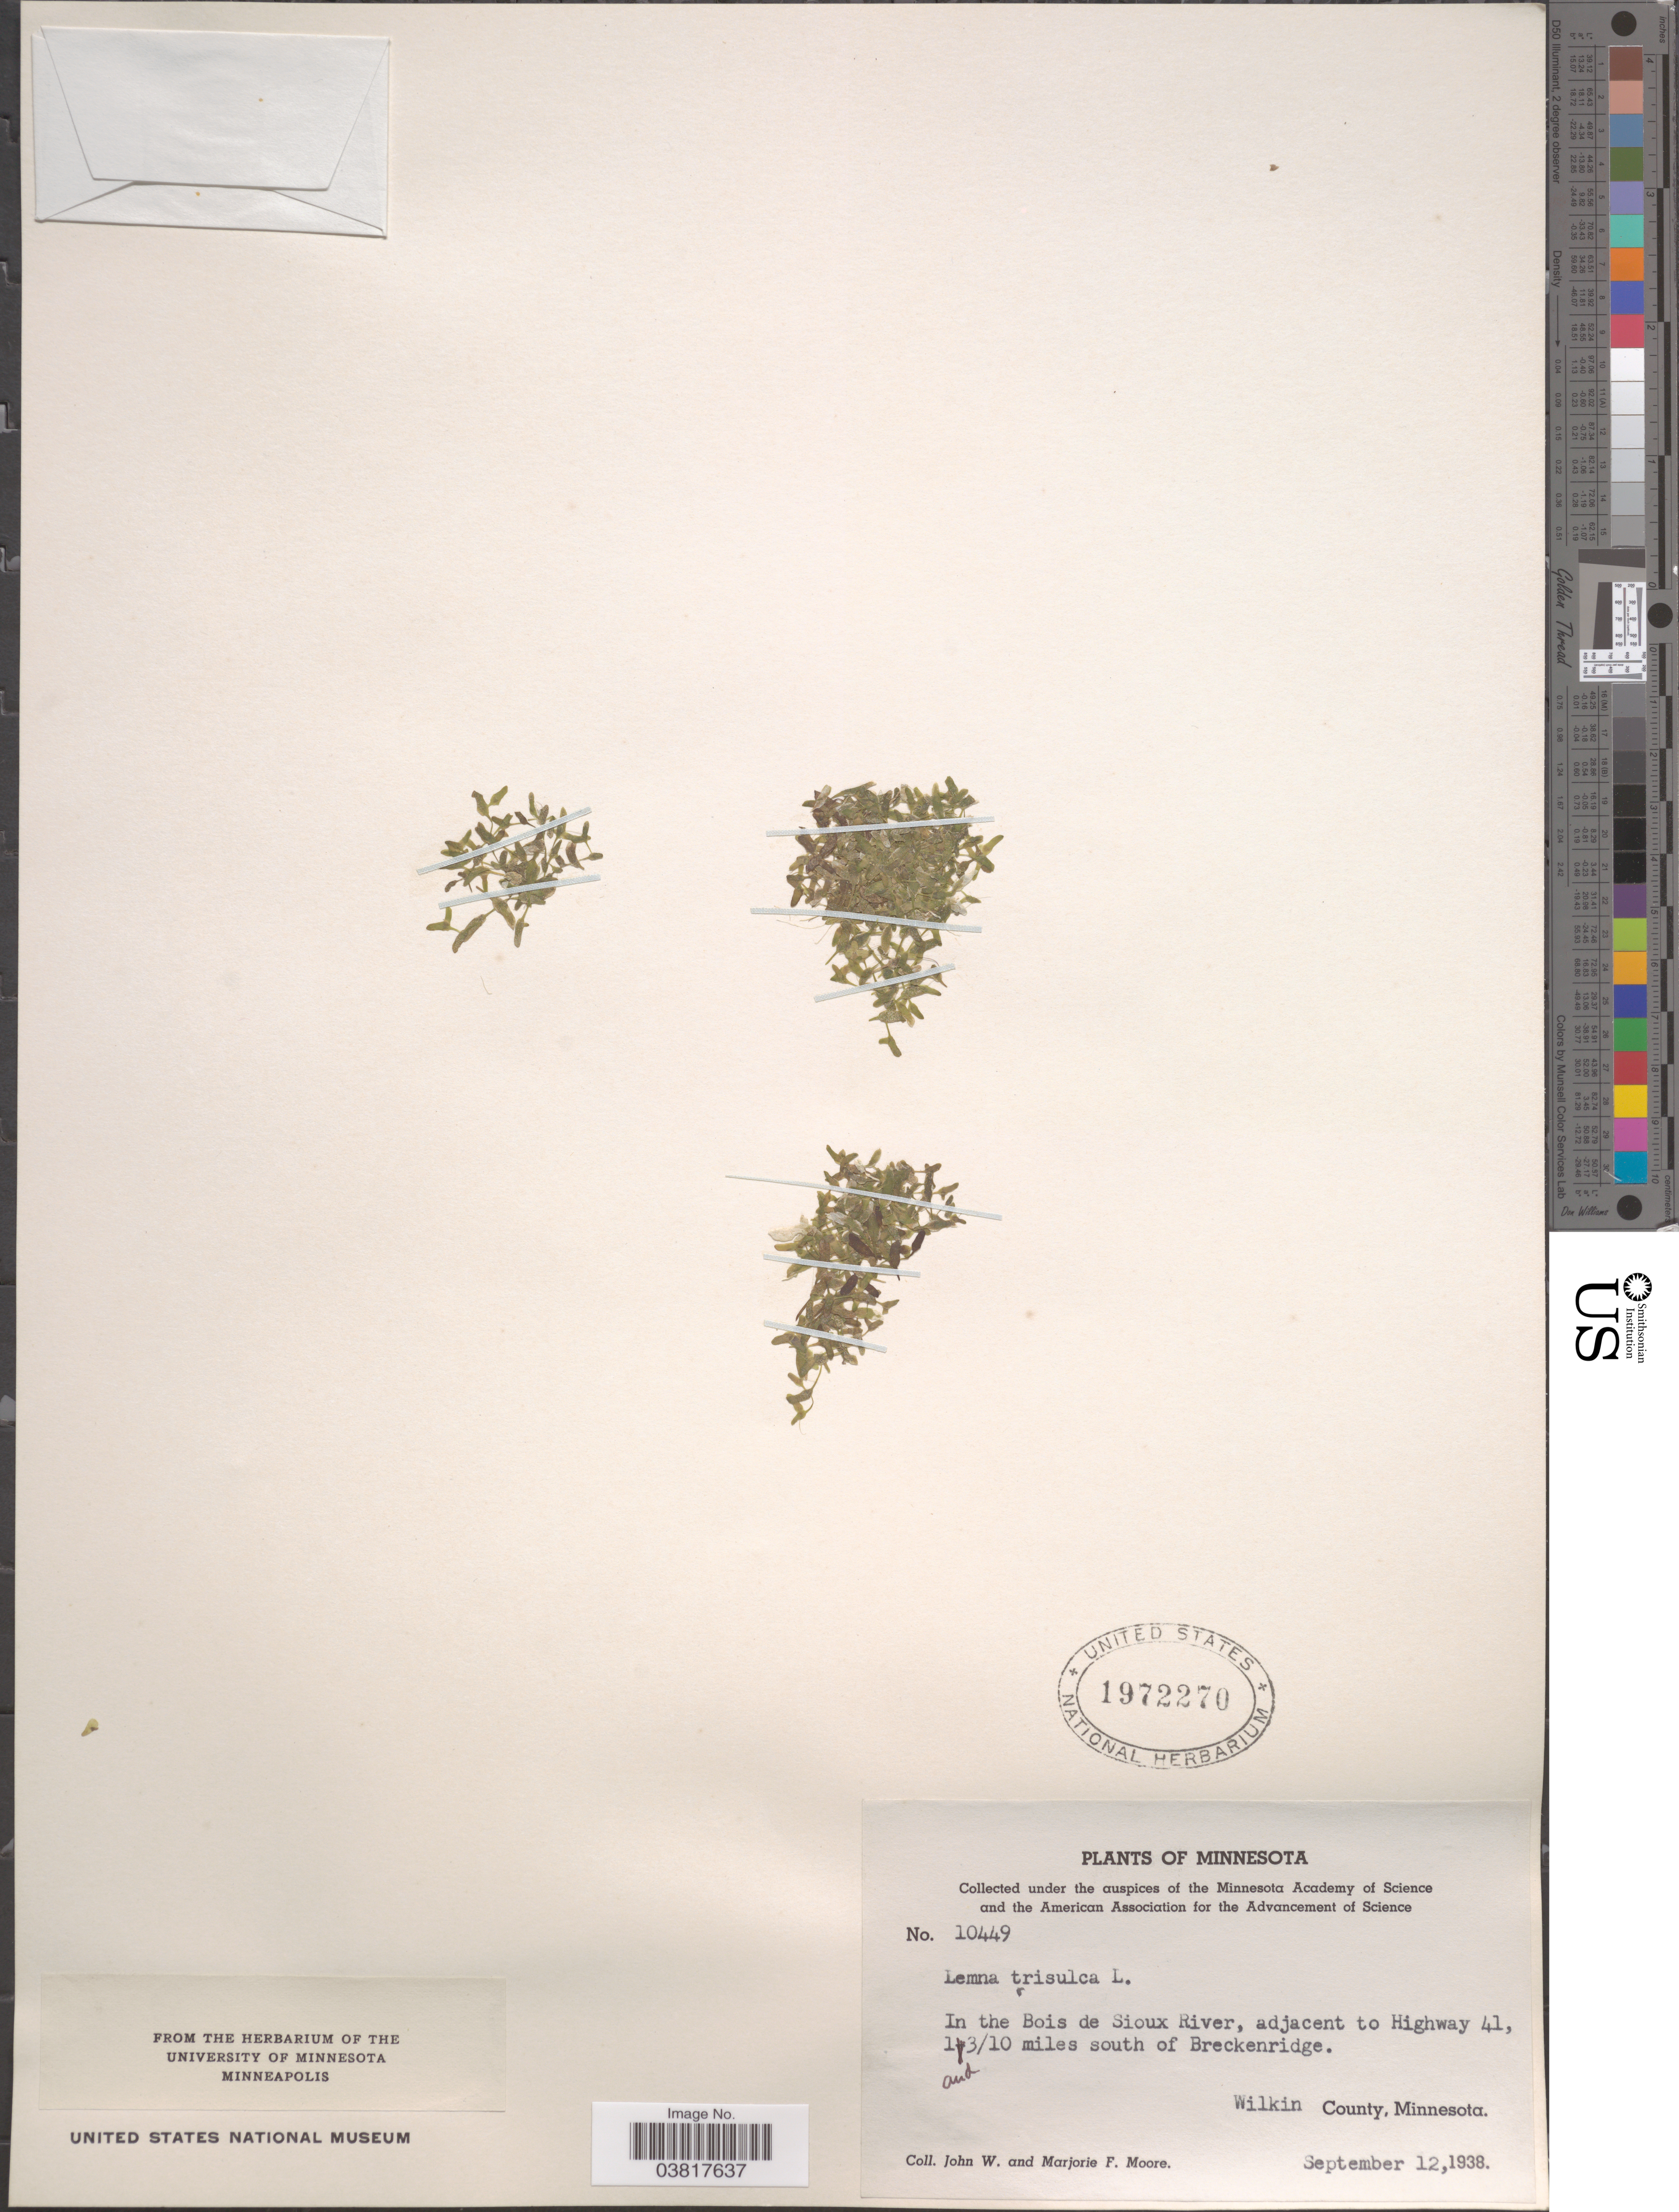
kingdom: Plantae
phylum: Tracheophyta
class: Liliopsida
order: Alismatales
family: Araceae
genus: Lemna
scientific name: Lemna trisulca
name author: L.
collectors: J. Moore & M. F. Moore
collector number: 10449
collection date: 1938-09-12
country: United States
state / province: Minnesota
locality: In the Bois de Sioux River, adjacent to Highway 41, 1 and 3/10 miles south of Breckenridge. Wilkin County.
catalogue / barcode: US 1972270